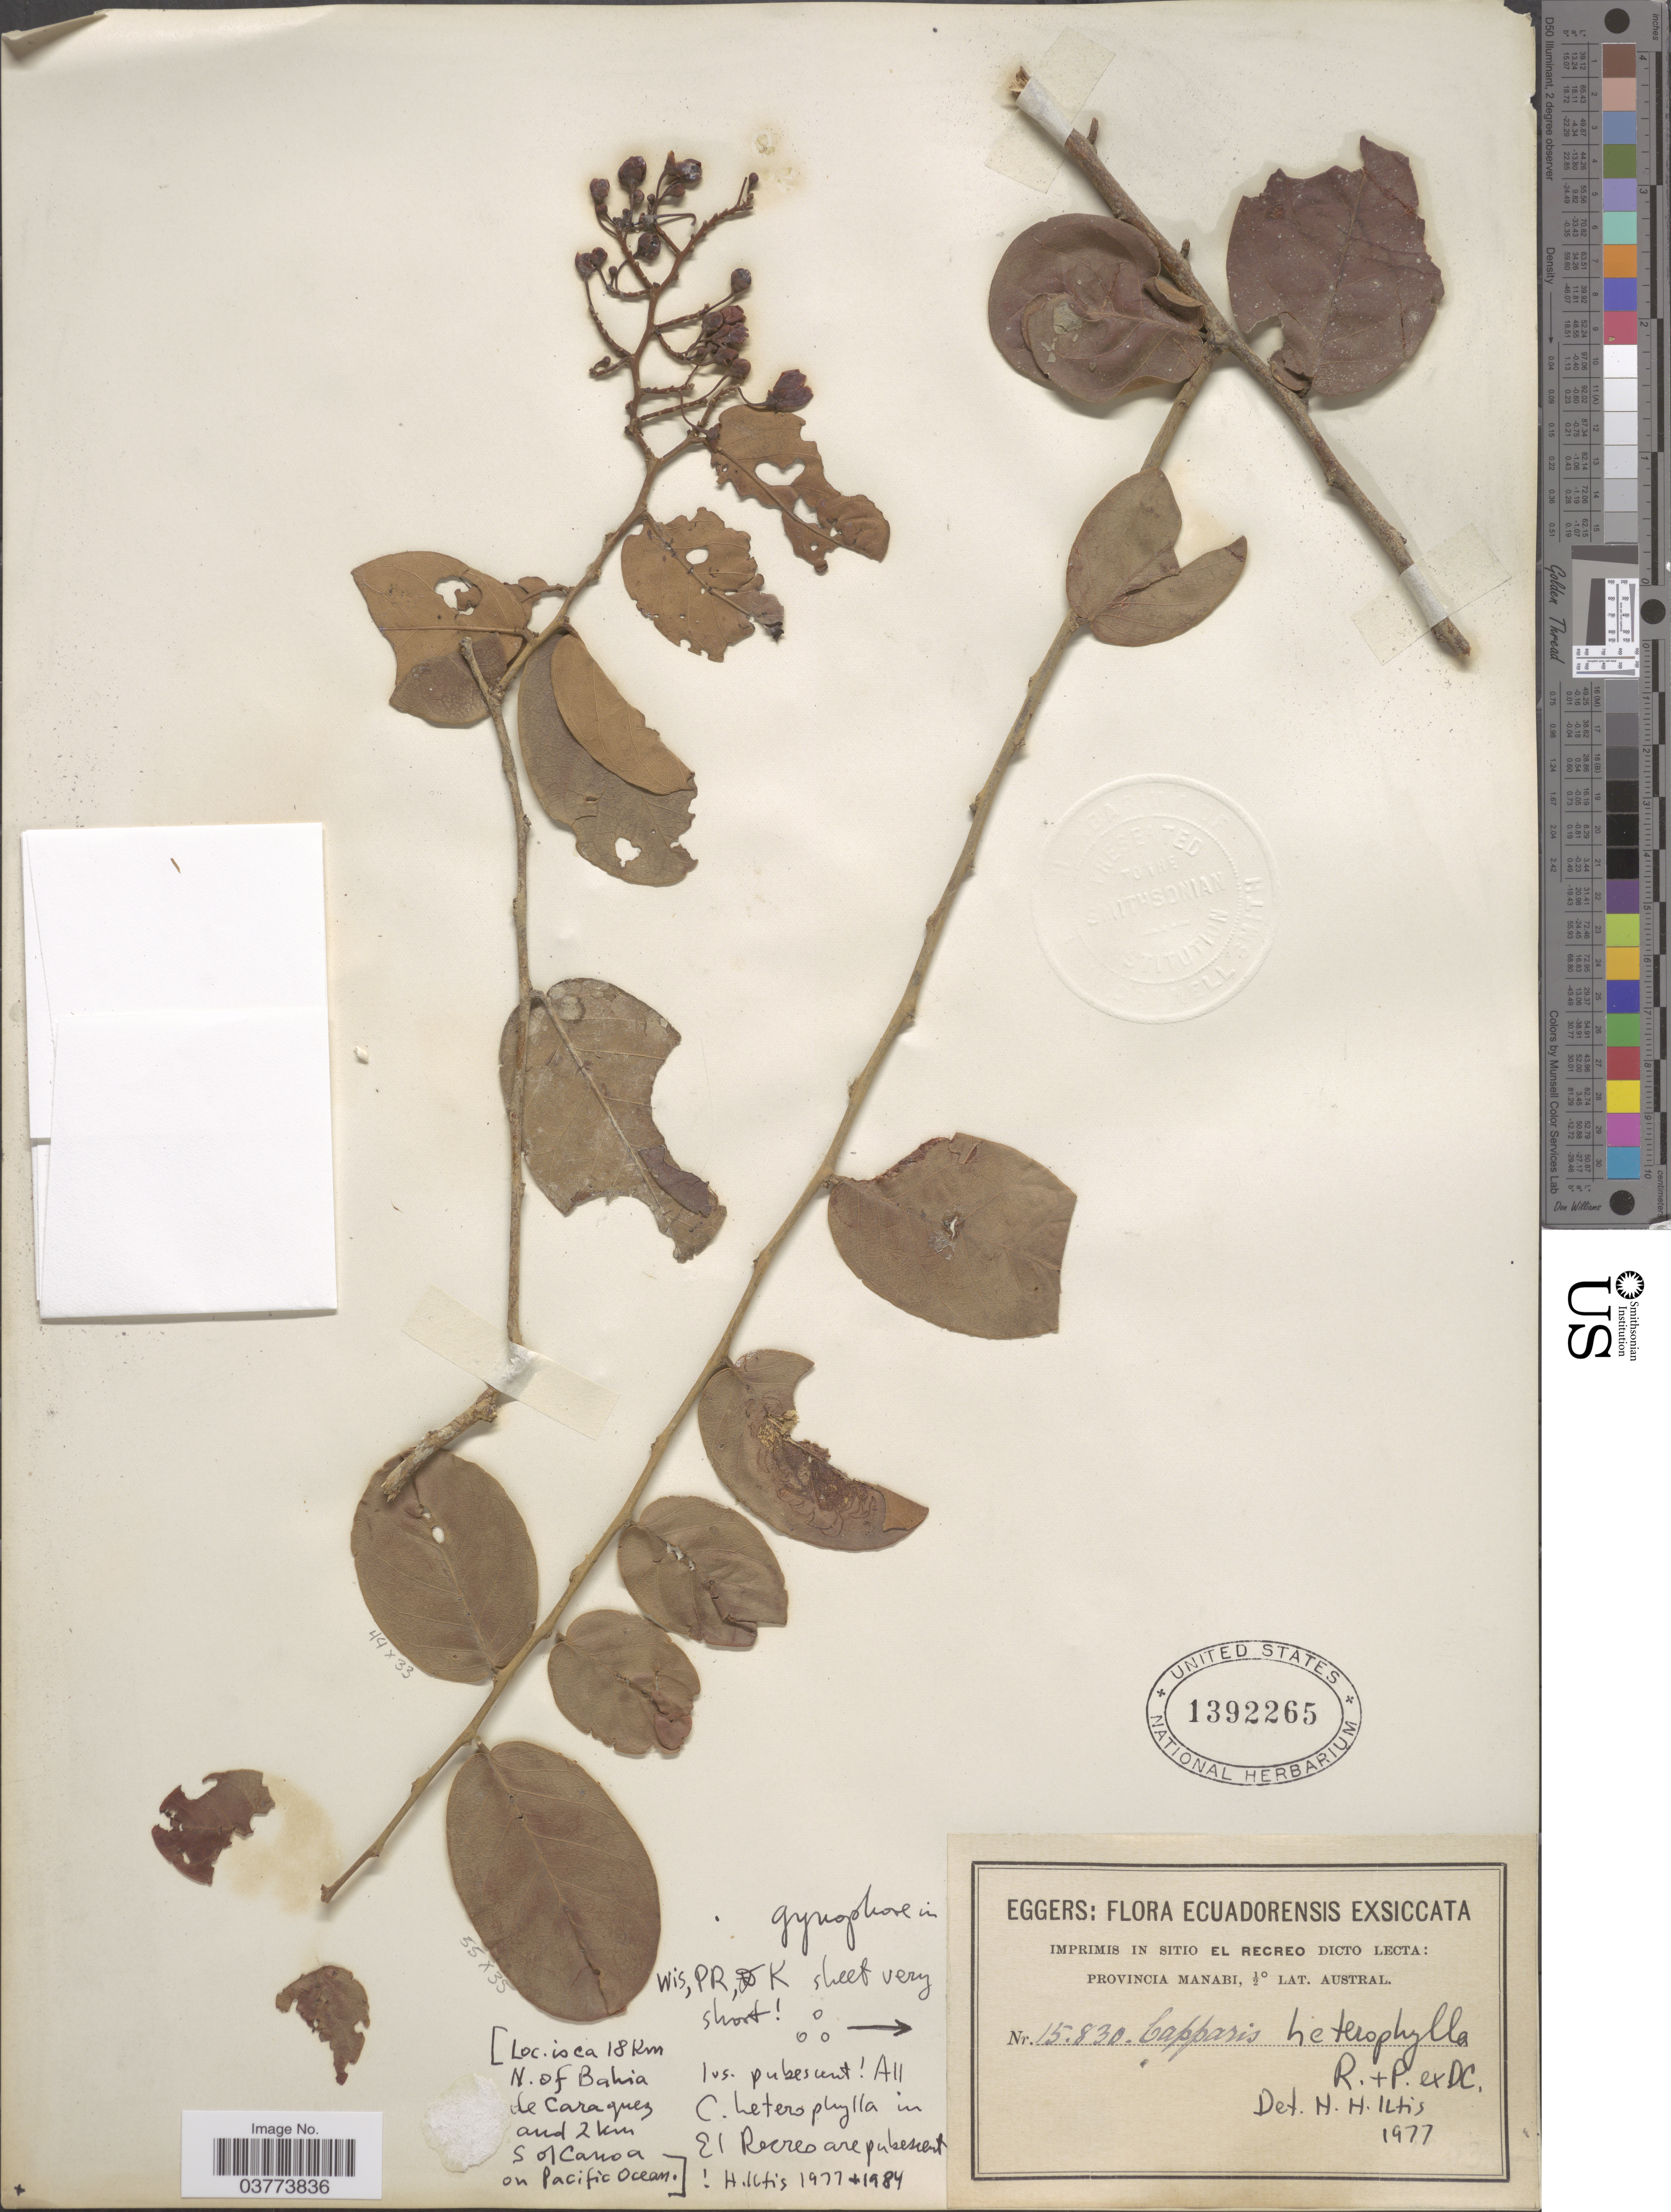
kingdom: Plantae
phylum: Tracheophyta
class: Magnoliopsida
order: Brassicales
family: Capparaceae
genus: Cynophalla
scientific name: Cynophalla heterophylla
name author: (Ruiz & Pav. ex DC.) Iltis & Cornejo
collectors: -. Eggers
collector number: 15830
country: Ecuador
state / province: Manabí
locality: Ca 18 Km N. of Bahia de Caraques and 2 Km S of Canoa on Pacific Ocean. Imprimis in Sitio El Recreo.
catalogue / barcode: US 1392265